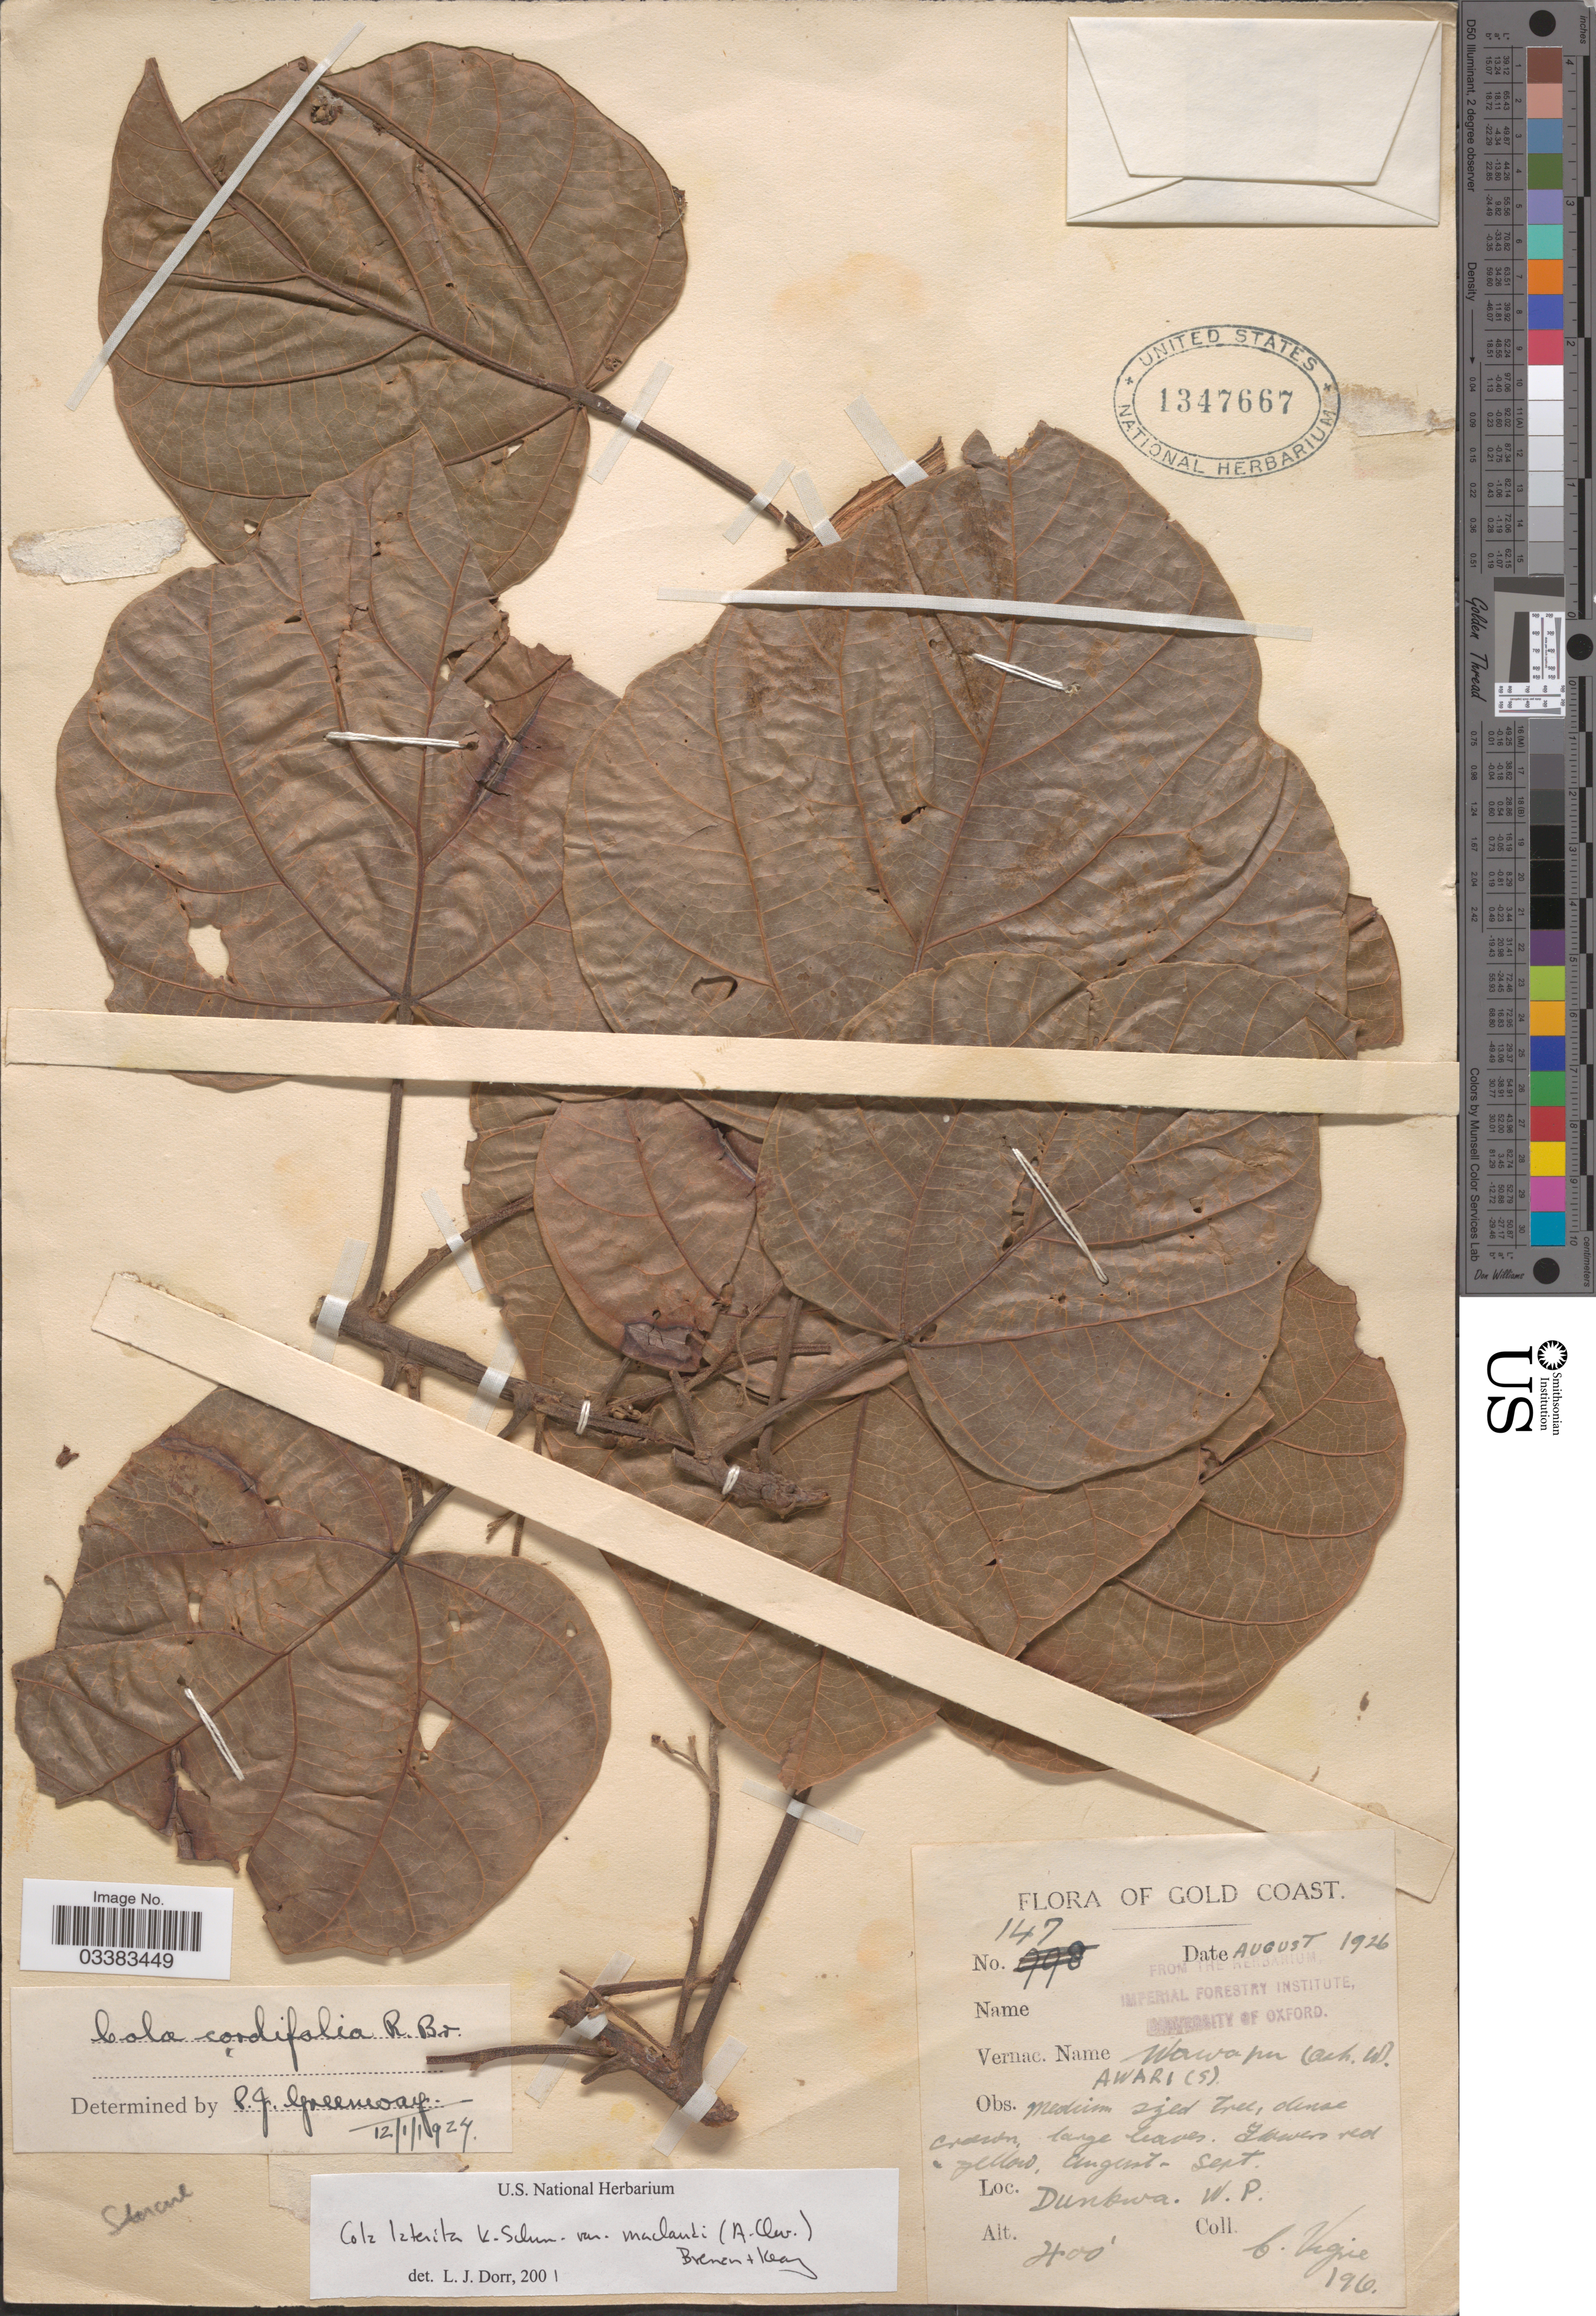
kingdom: Plantae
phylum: Tracheophyta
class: Magnoliopsida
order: Malvales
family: Malvaceae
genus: Cola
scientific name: Cola lateritia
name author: K. Schum.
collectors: C. Vigne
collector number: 196/147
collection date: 1926-08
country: Ghana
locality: Gold Coast. Dunkwa. W.P.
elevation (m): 122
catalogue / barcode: US 1347667